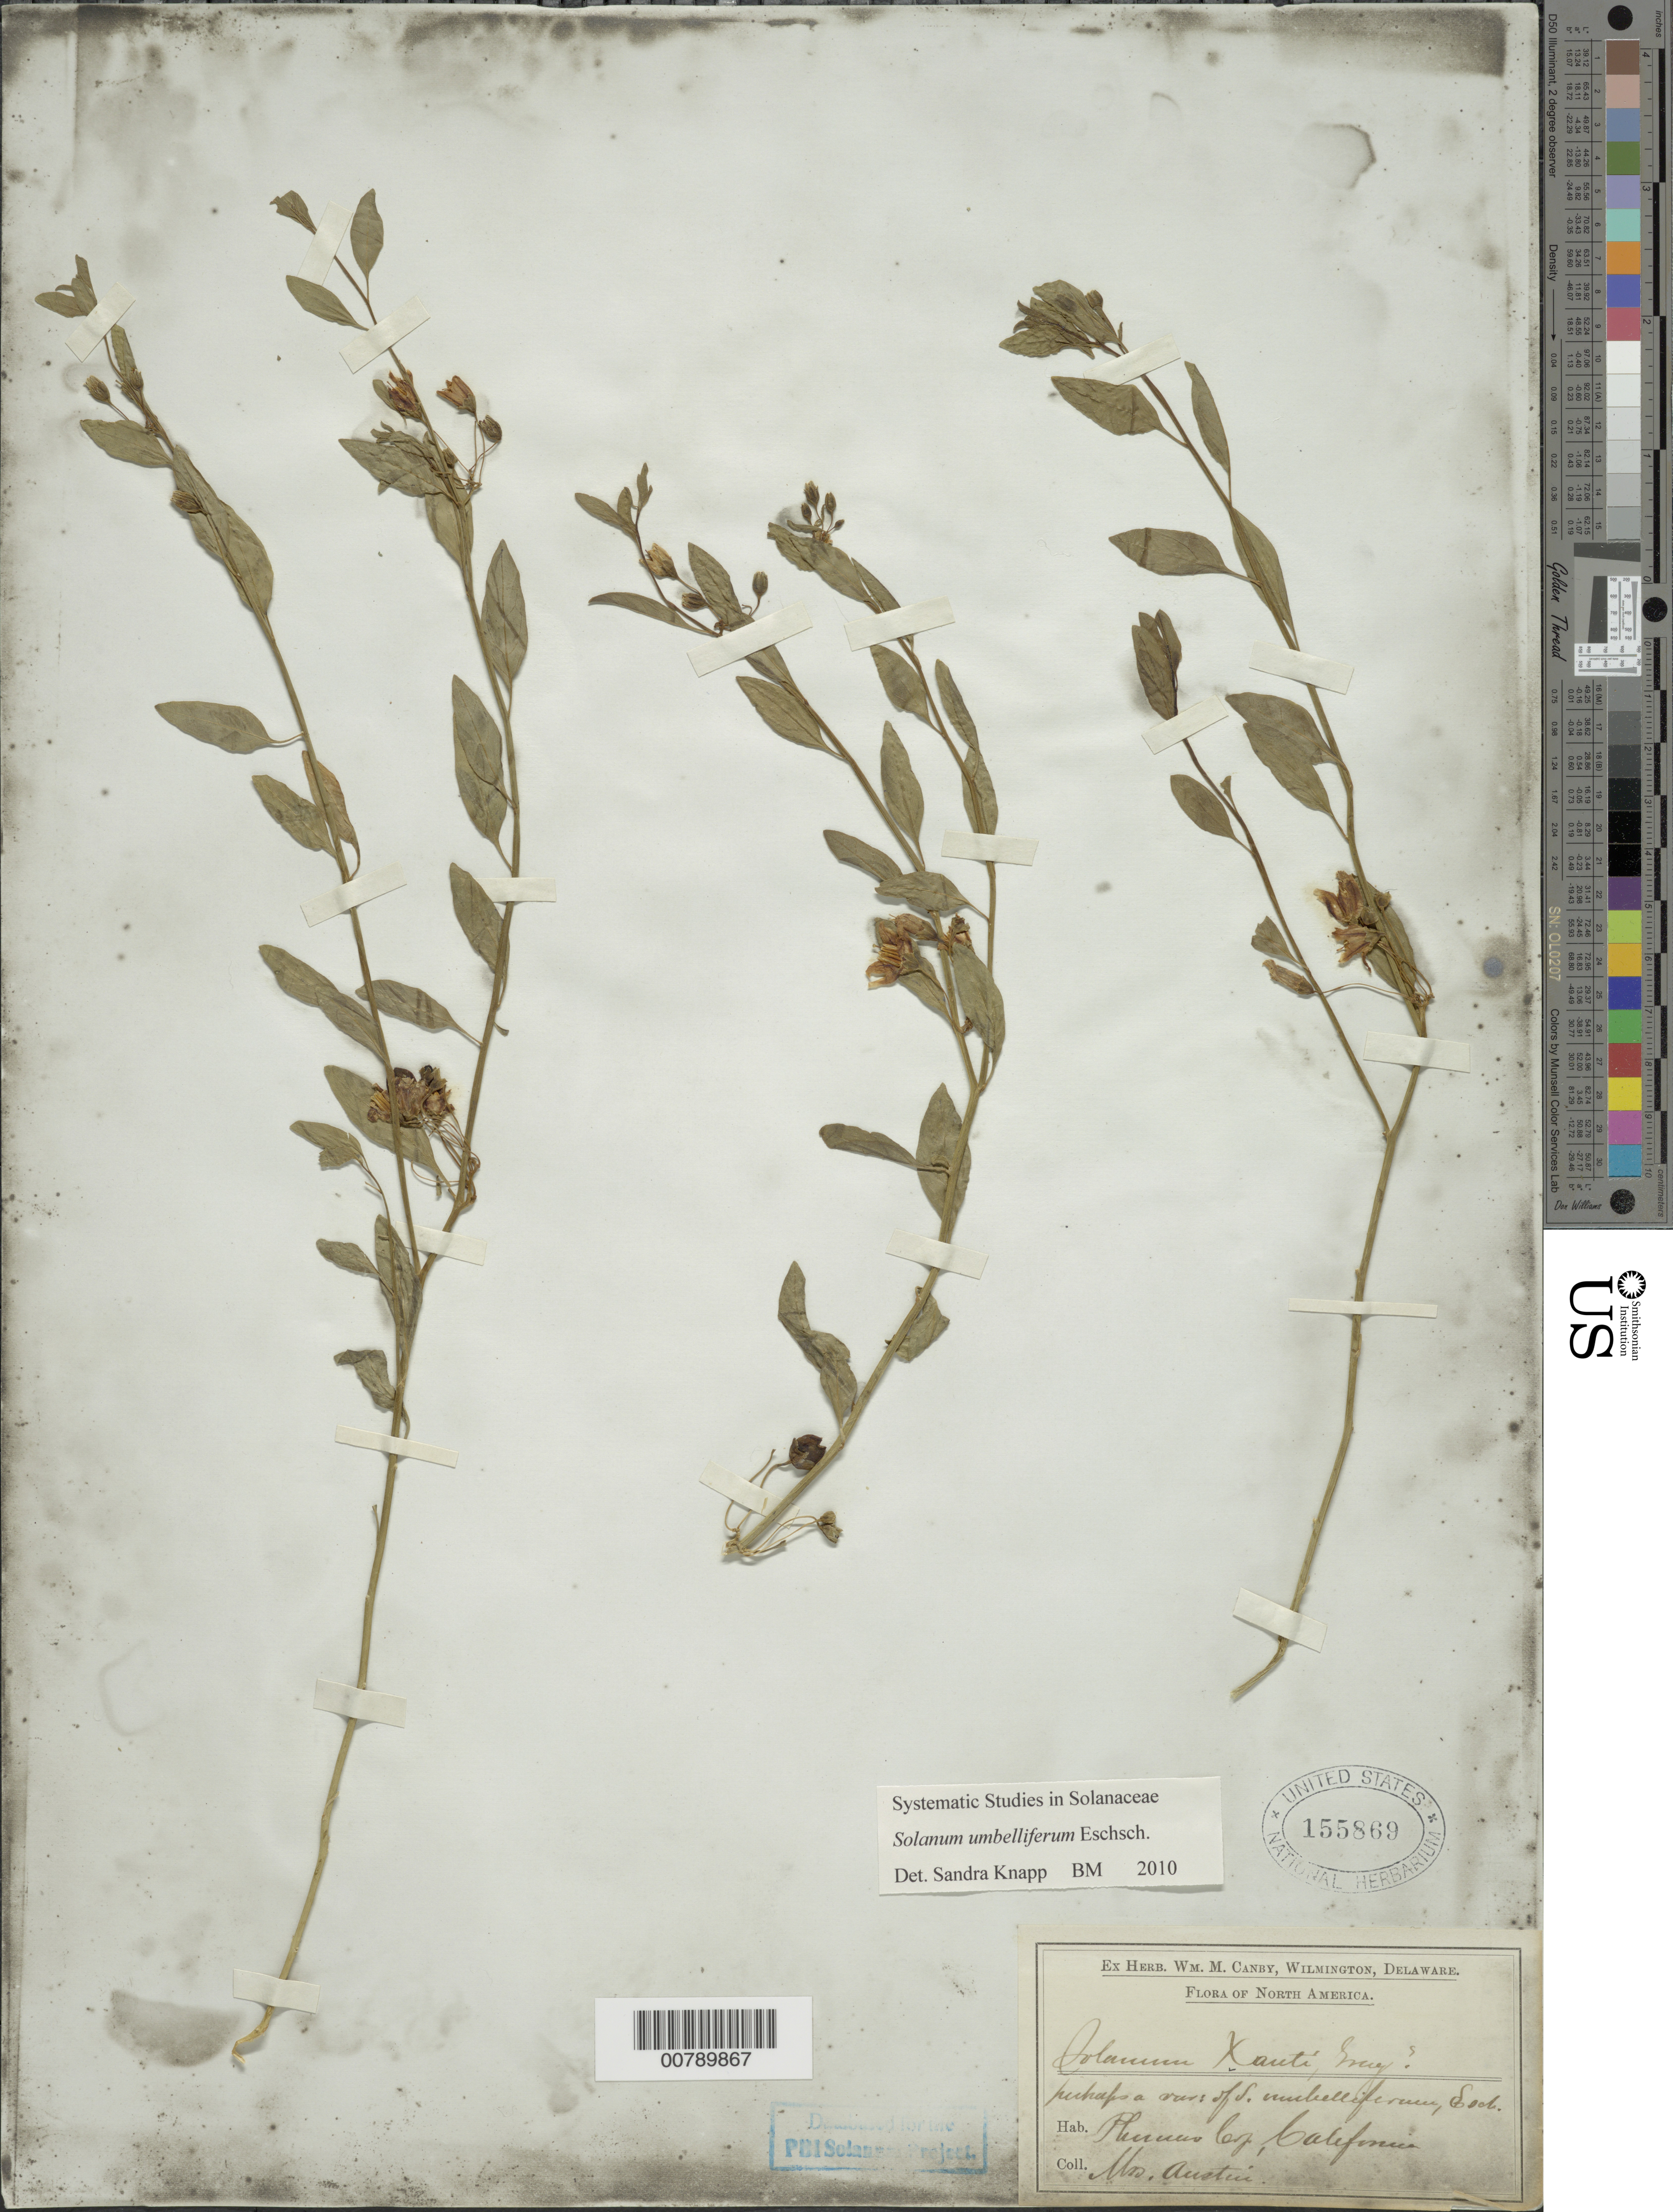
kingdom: Plantae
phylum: Tracheophyta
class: Magnoliopsida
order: Solanales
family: Solanaceae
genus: Solanum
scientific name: Solanum umbelliferum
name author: Eschsch.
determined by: Knapp, S. D.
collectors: R. Austin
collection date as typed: Oct 1874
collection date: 1874-10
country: United States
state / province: California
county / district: Plumas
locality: sin. loc.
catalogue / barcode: US 155869